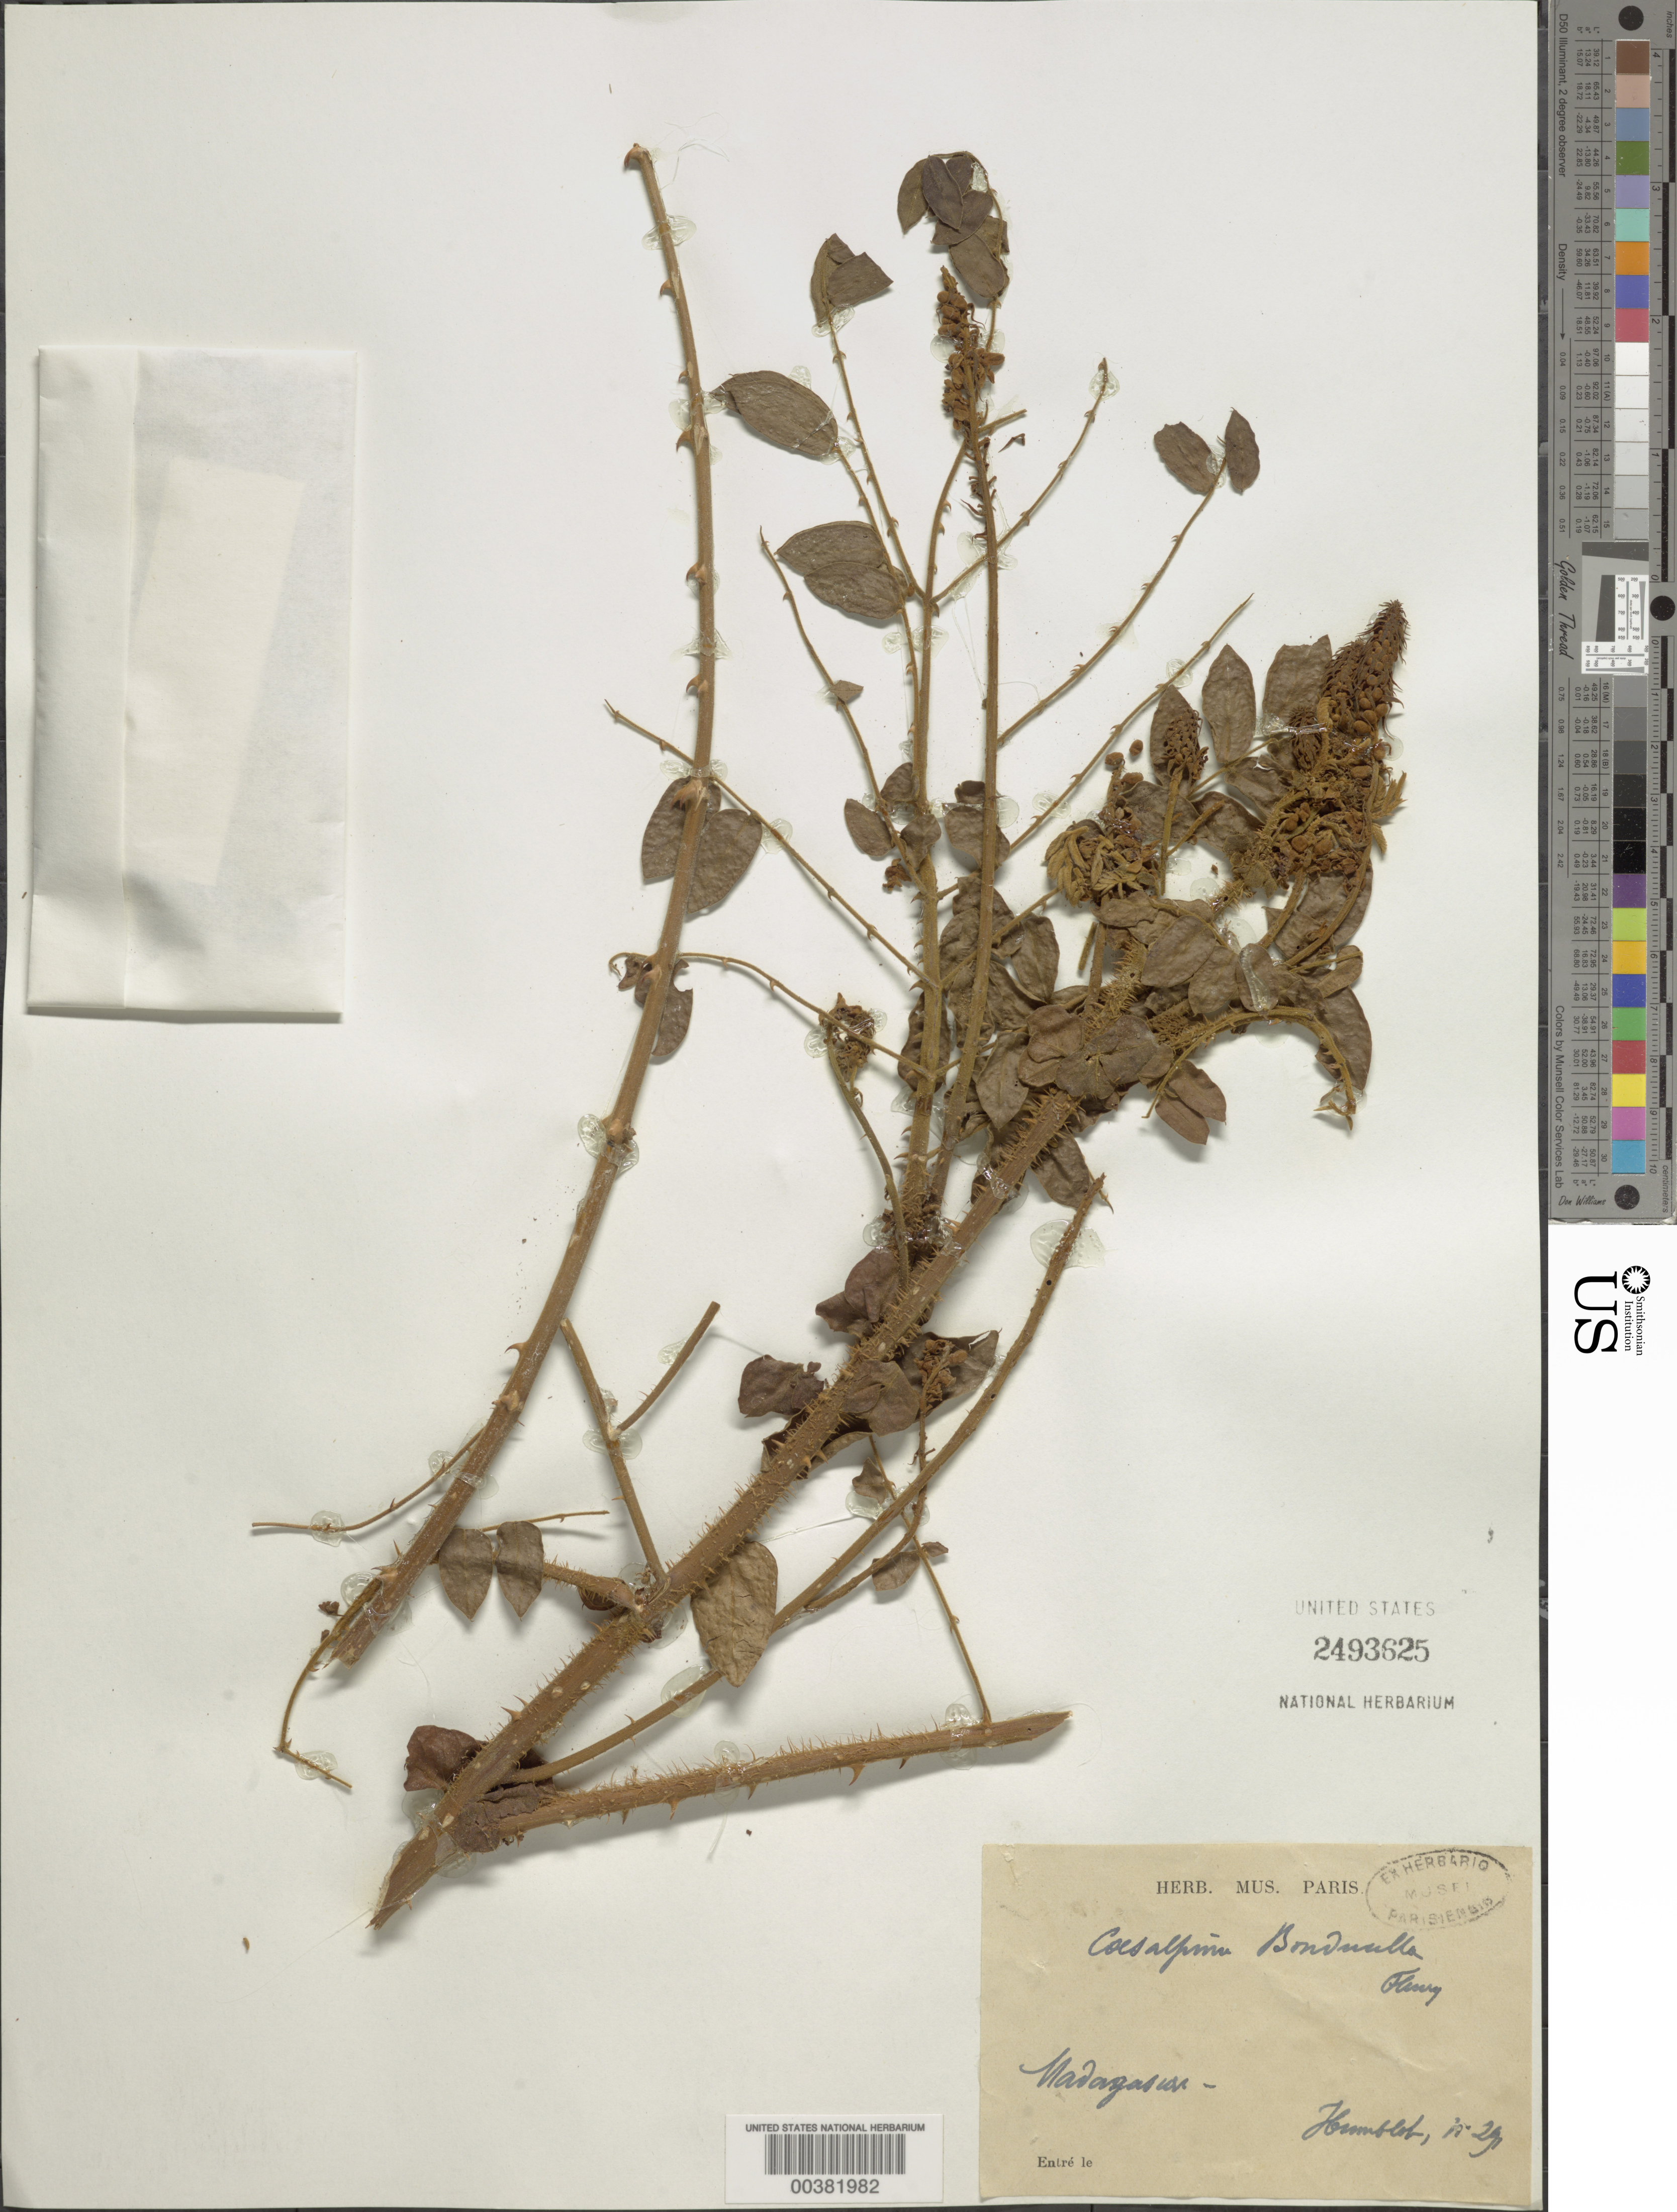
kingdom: Plantae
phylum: Tracheophyta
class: Magnoliopsida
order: Fabales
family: Fabaceae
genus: Guilandina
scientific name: Guilandina bonduc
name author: L.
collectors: L. Humblot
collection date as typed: Nov 1929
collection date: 1929-11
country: Madagascar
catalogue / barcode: US 2493625